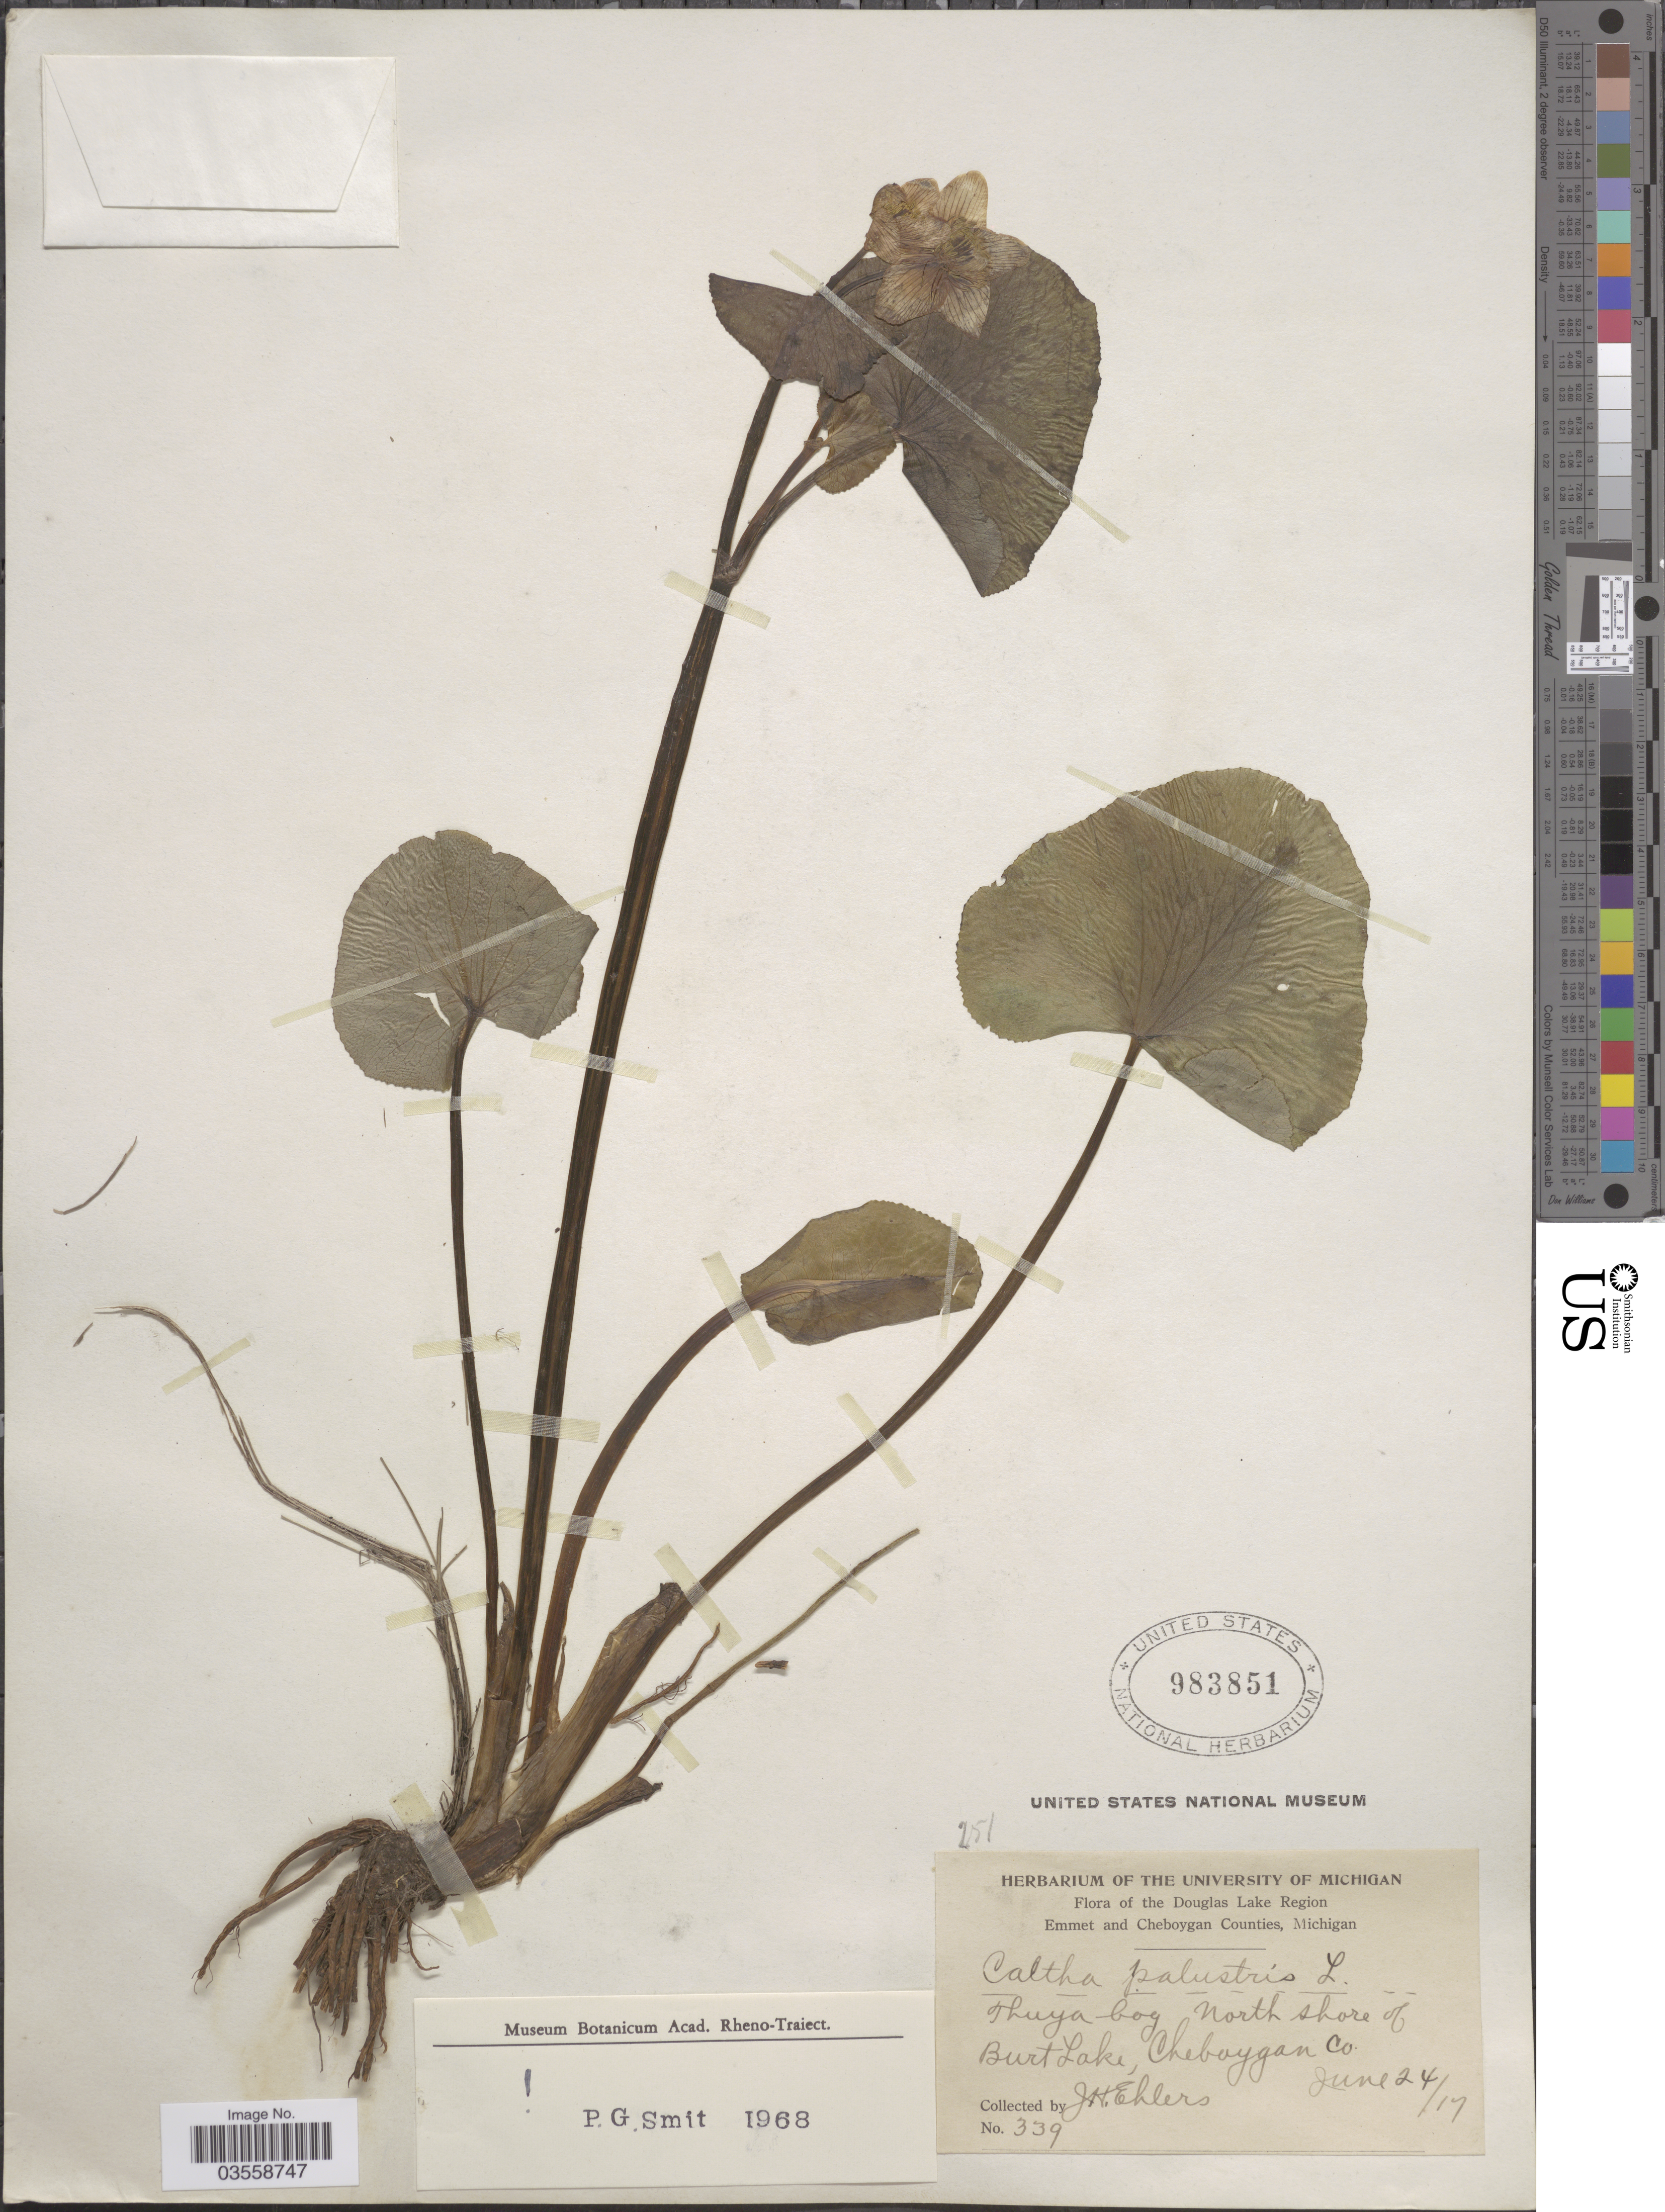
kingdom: Plantae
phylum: Tracheophyta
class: Magnoliopsida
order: Ranunculales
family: Ranunculaceae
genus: Caltha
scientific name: Caltha palustris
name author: L.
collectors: J. H. Ehlers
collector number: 339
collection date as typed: Transcribed d/m/y: 24/6/17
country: United States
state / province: Michigan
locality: Douglas Lake Region. North shore of Burt Lake, Cheboygan Co.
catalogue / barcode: US 983851